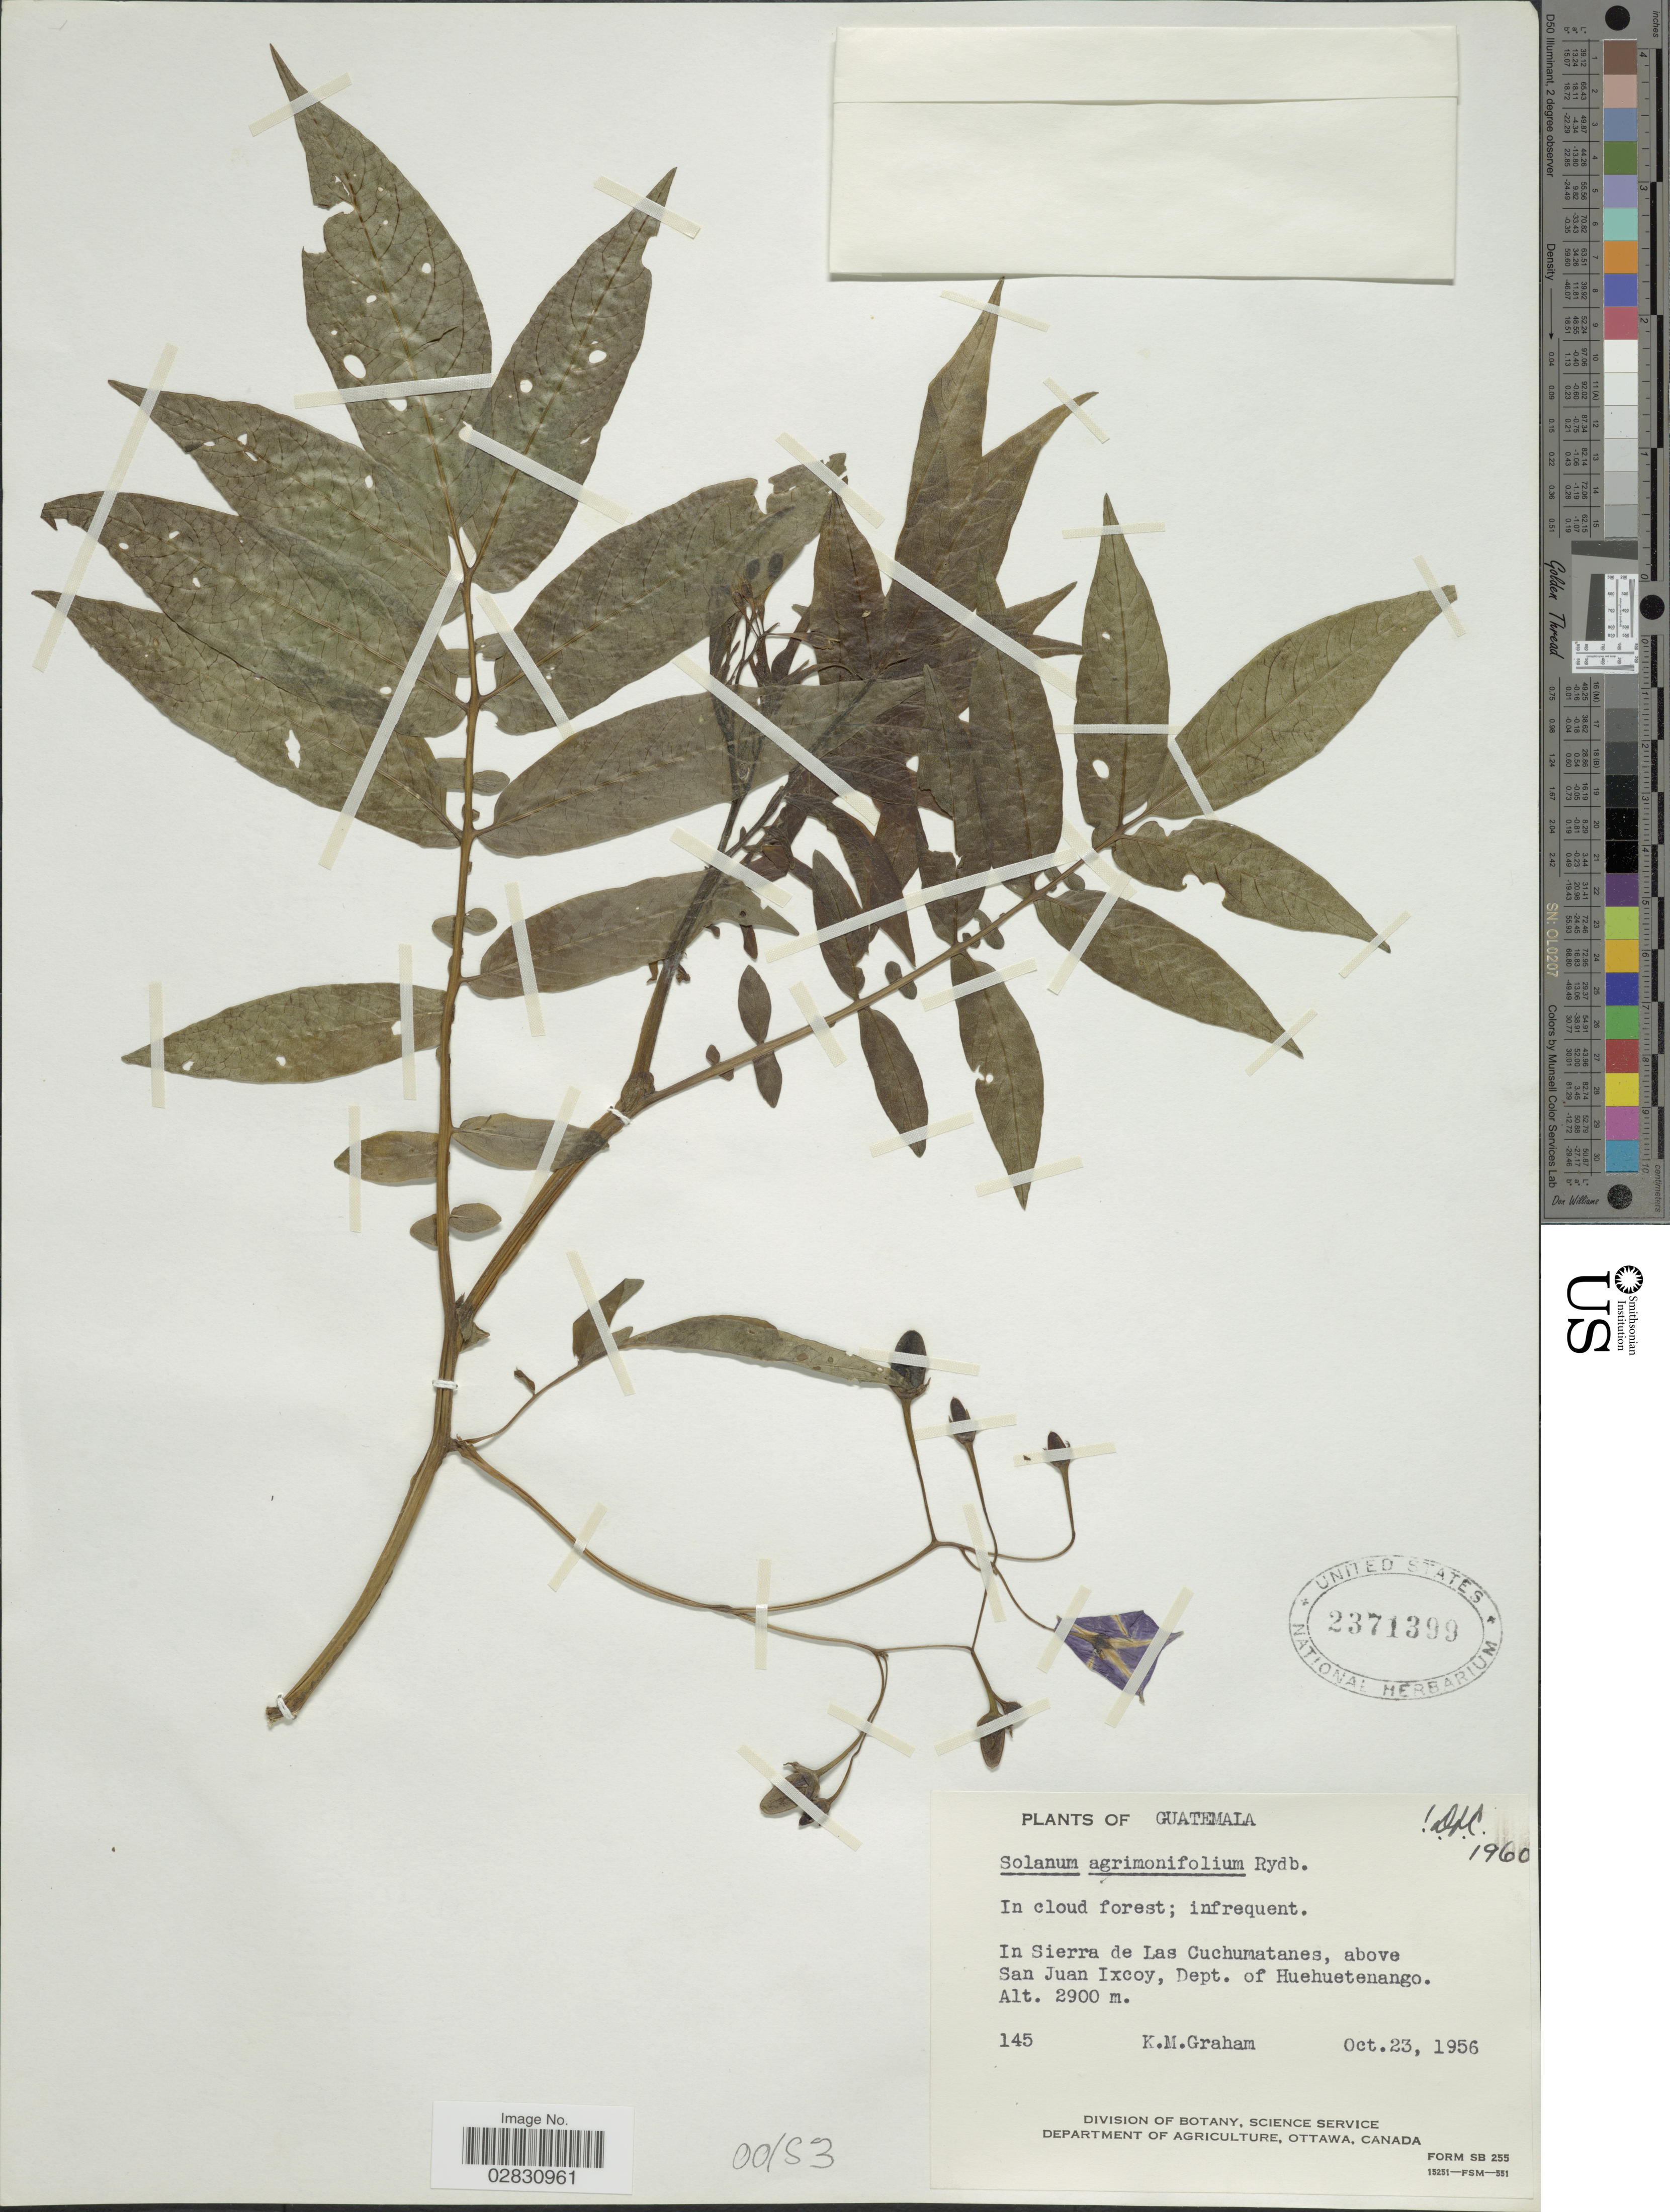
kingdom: Plantae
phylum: Tracheophyta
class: Magnoliopsida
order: Solanales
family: Solanaceae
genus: Solanum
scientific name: Solanum agrimonifolium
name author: Rydb.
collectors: Graham, K. M.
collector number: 145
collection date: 1956-10-23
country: Guatemala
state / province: Huehuetenango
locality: In Sierra de Las Cuchumatanes, above San Juan Ixcoy, Dept. of Huehuetenango.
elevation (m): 2900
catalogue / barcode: US 2371399